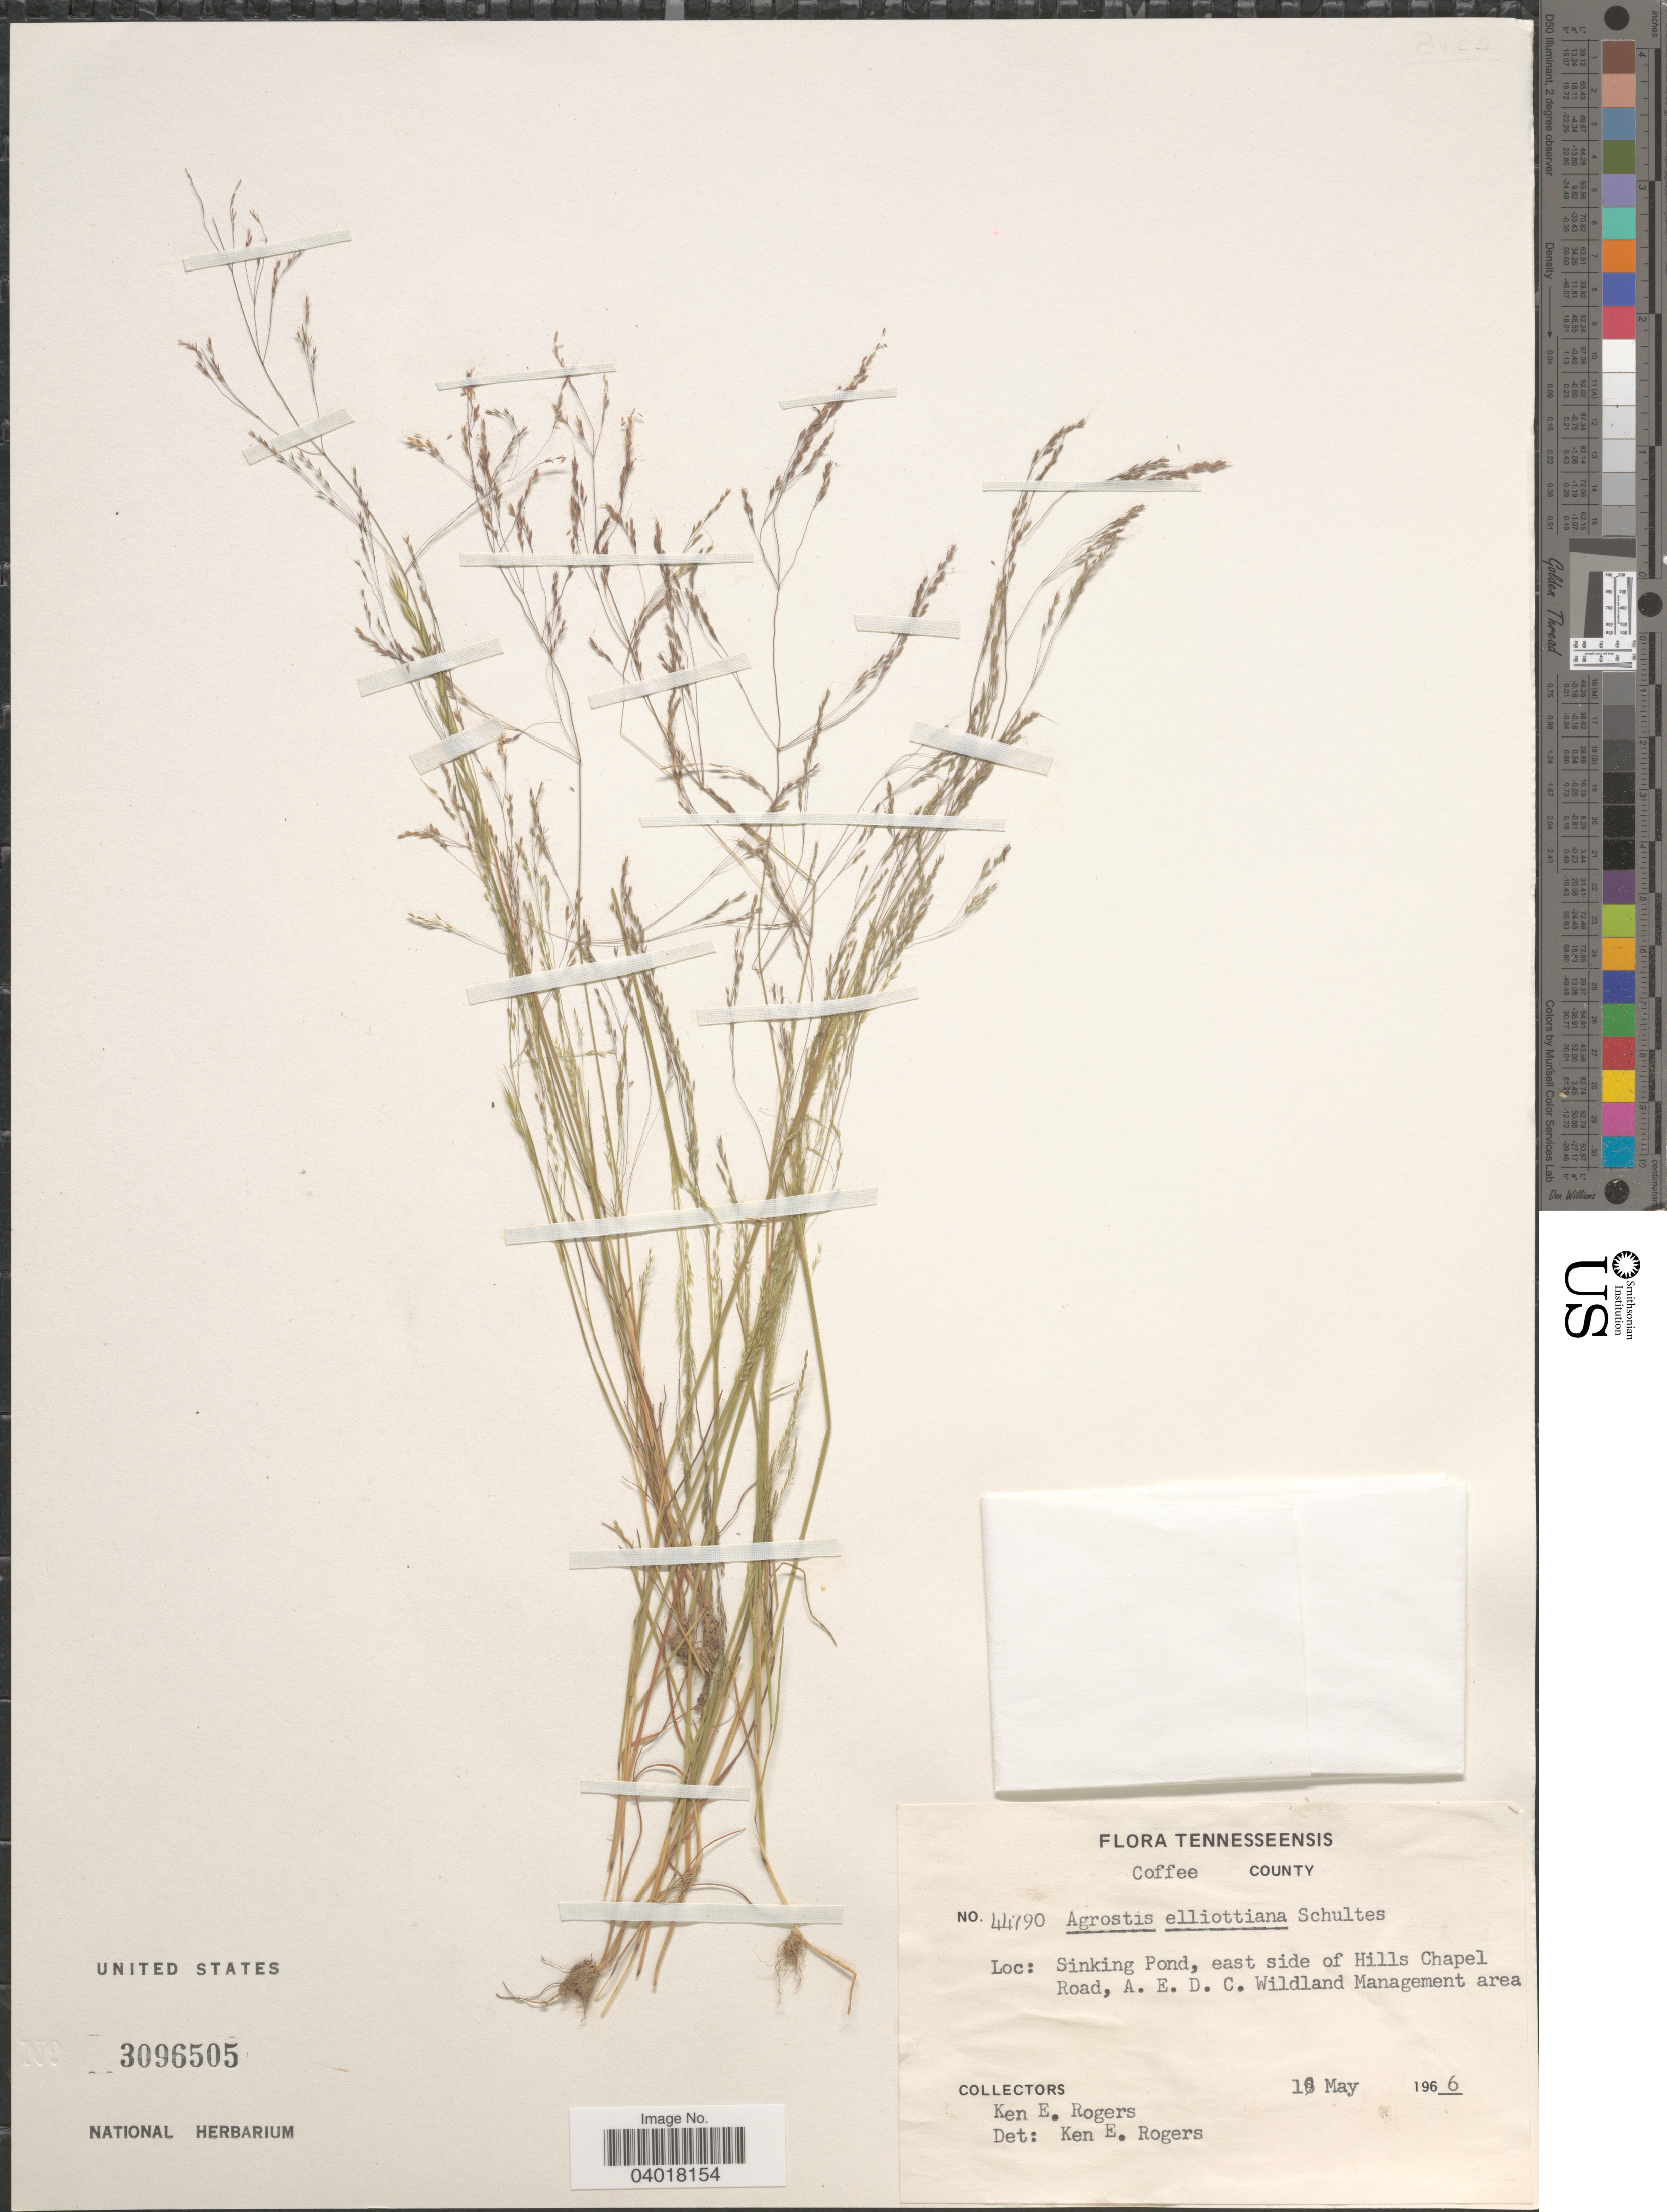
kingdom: Plantae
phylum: Tracheophyta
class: Liliopsida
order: Poales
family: Poaceae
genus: Agrostis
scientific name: Agrostis elliottiana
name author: Schult.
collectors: K. Rogers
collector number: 44790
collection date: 1966-05-19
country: United States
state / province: Tennessee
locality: Coffee County. Sinking Pond, east side of Hills Chapel Road, A. E. D. C. Wildland Management area.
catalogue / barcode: US 3096505